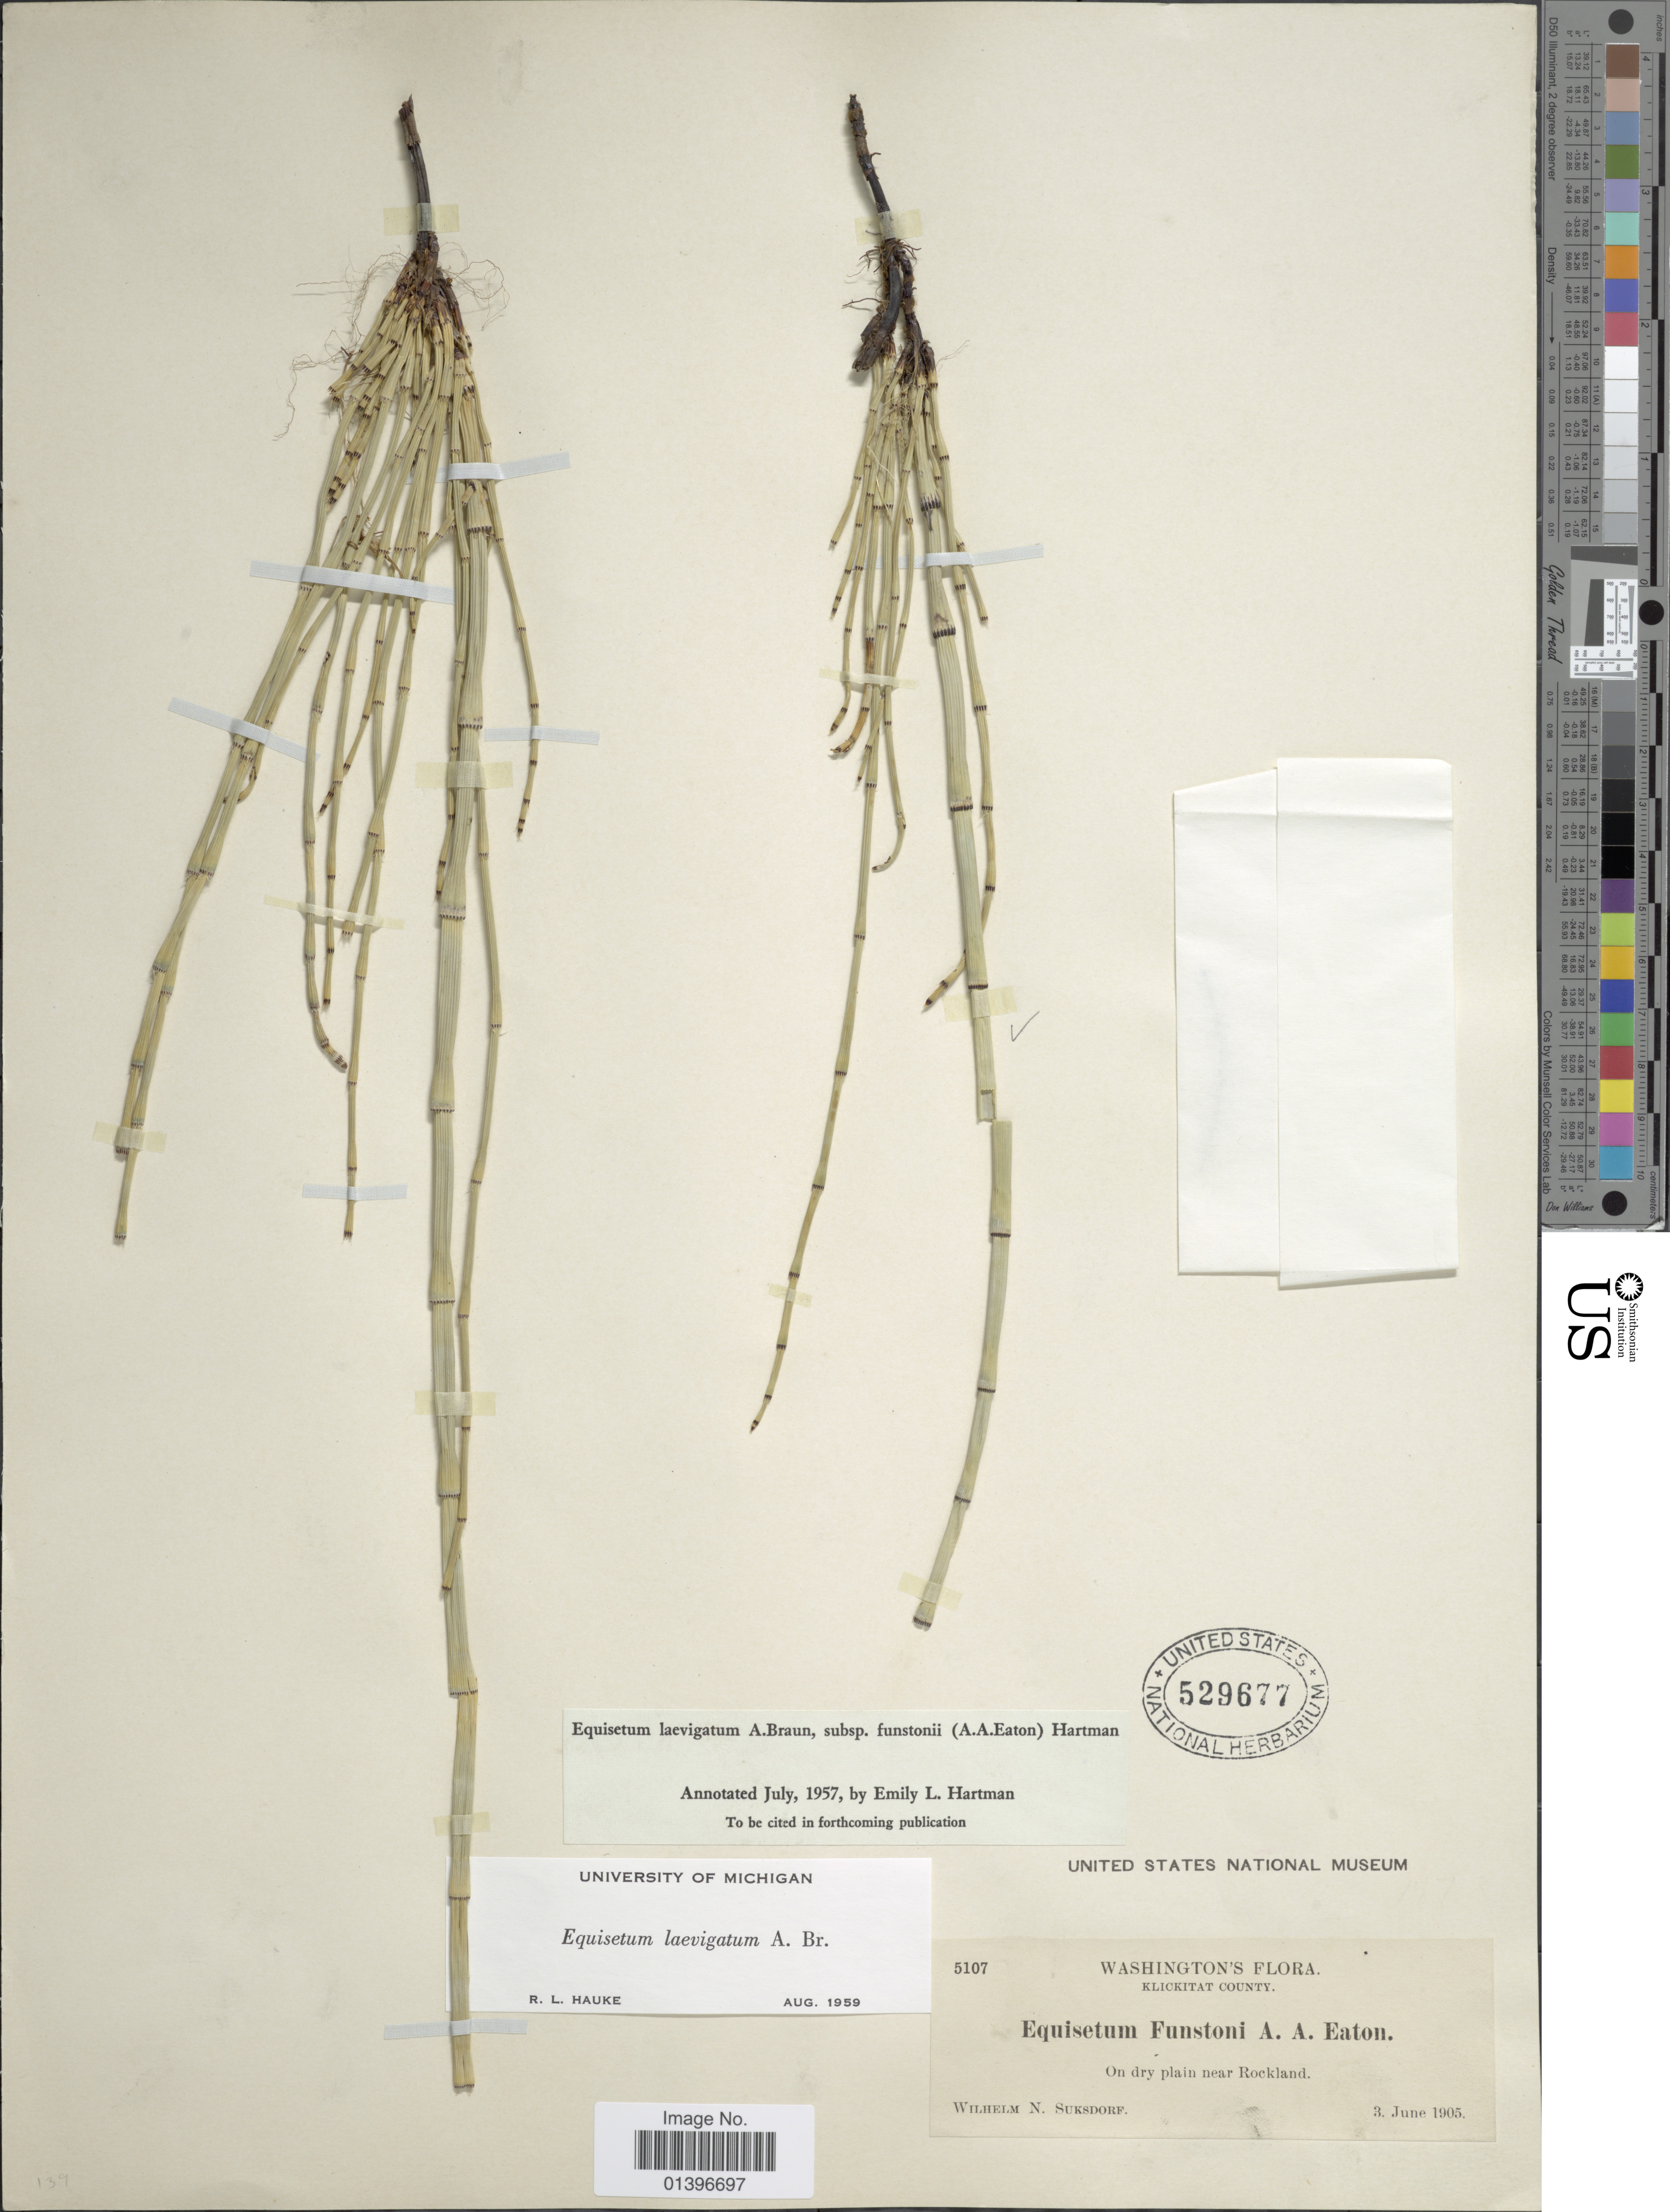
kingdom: Plantae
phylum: Tracheophyta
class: Polypodiopsida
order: Equisetales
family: Equisetaceae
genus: Equisetum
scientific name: Equisetum laevigatum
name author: A. Braun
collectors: W. N. Suksdorf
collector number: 5107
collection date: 1905-06-03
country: United States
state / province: Washington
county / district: Klickitat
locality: Klickitat County. On dry plain near Rockland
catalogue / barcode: US 529677